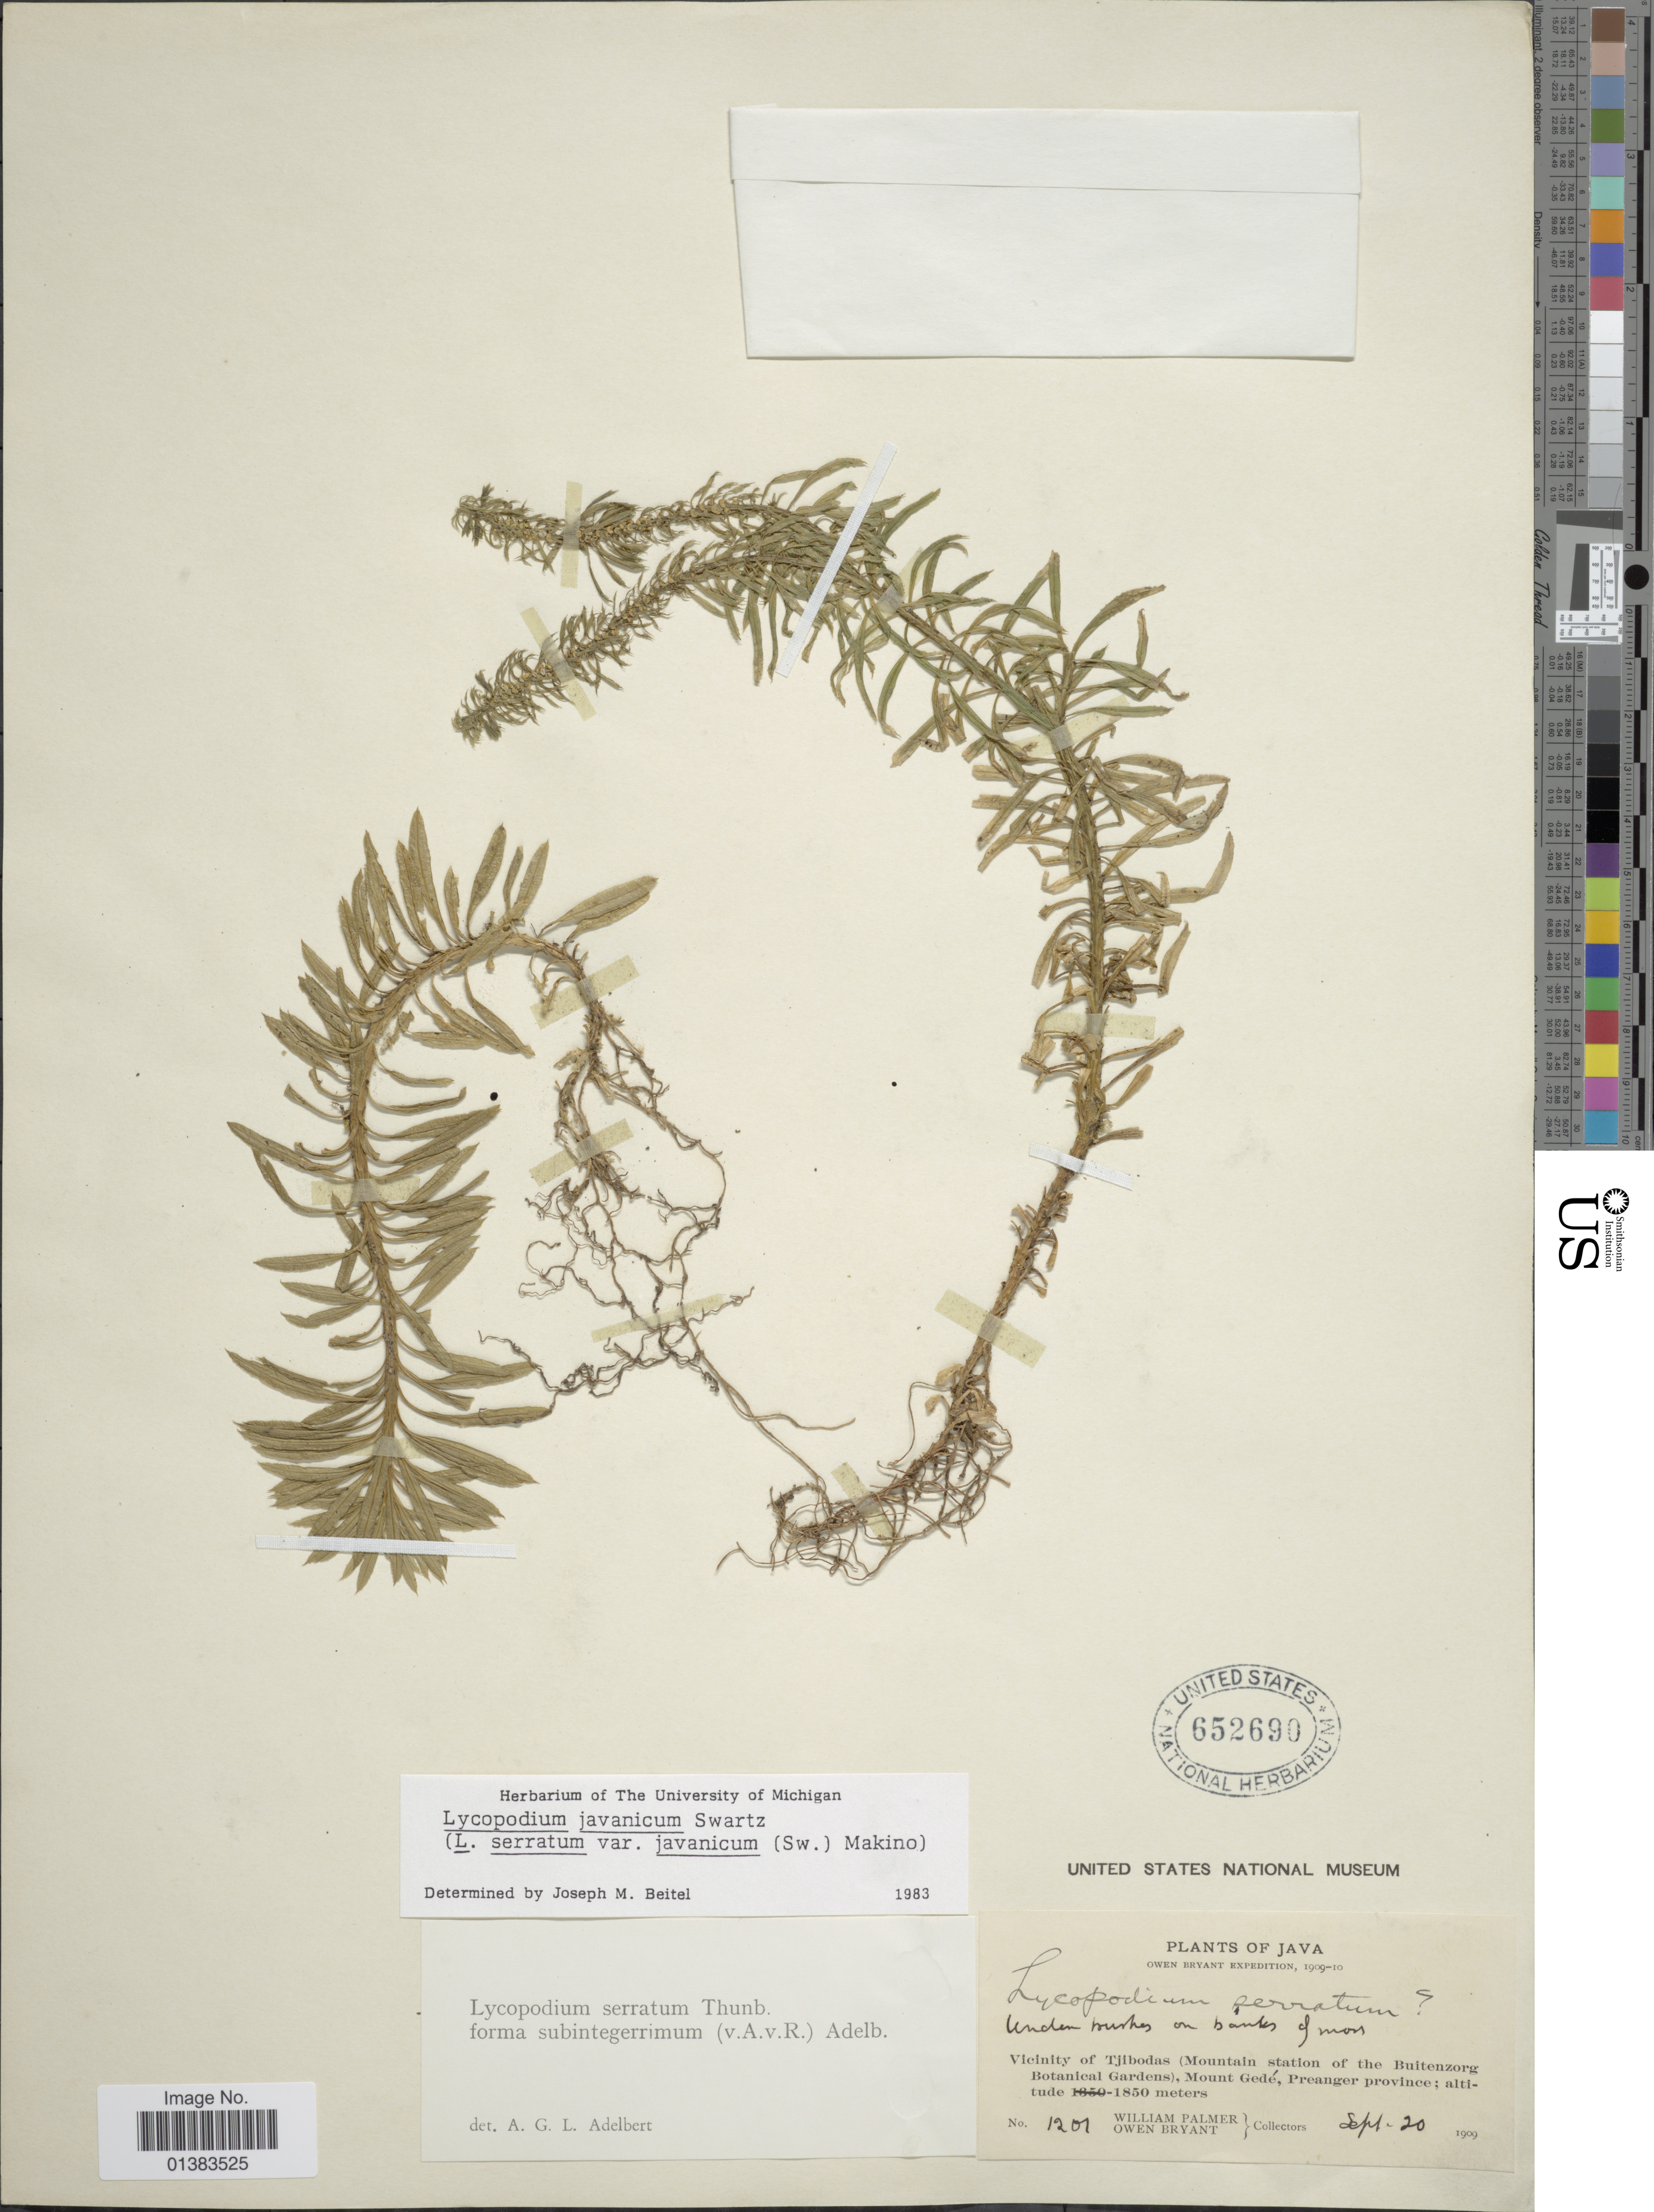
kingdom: Plantae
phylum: Tracheophyta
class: Lycopodiopsida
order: Lycopodiales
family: Lycopodiaceae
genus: Huperzia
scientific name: Huperzia javanica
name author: (Sw.) C.Y. Yang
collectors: W. Palmer & O. Bryant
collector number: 1201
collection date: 1909-09-20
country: Indonesia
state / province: Java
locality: Vicinity of Tjibodas (Mountain station of the Buitenzorg Botanical Gardens), Mount Gedé, Preanger province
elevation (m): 1850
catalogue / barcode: US 652690